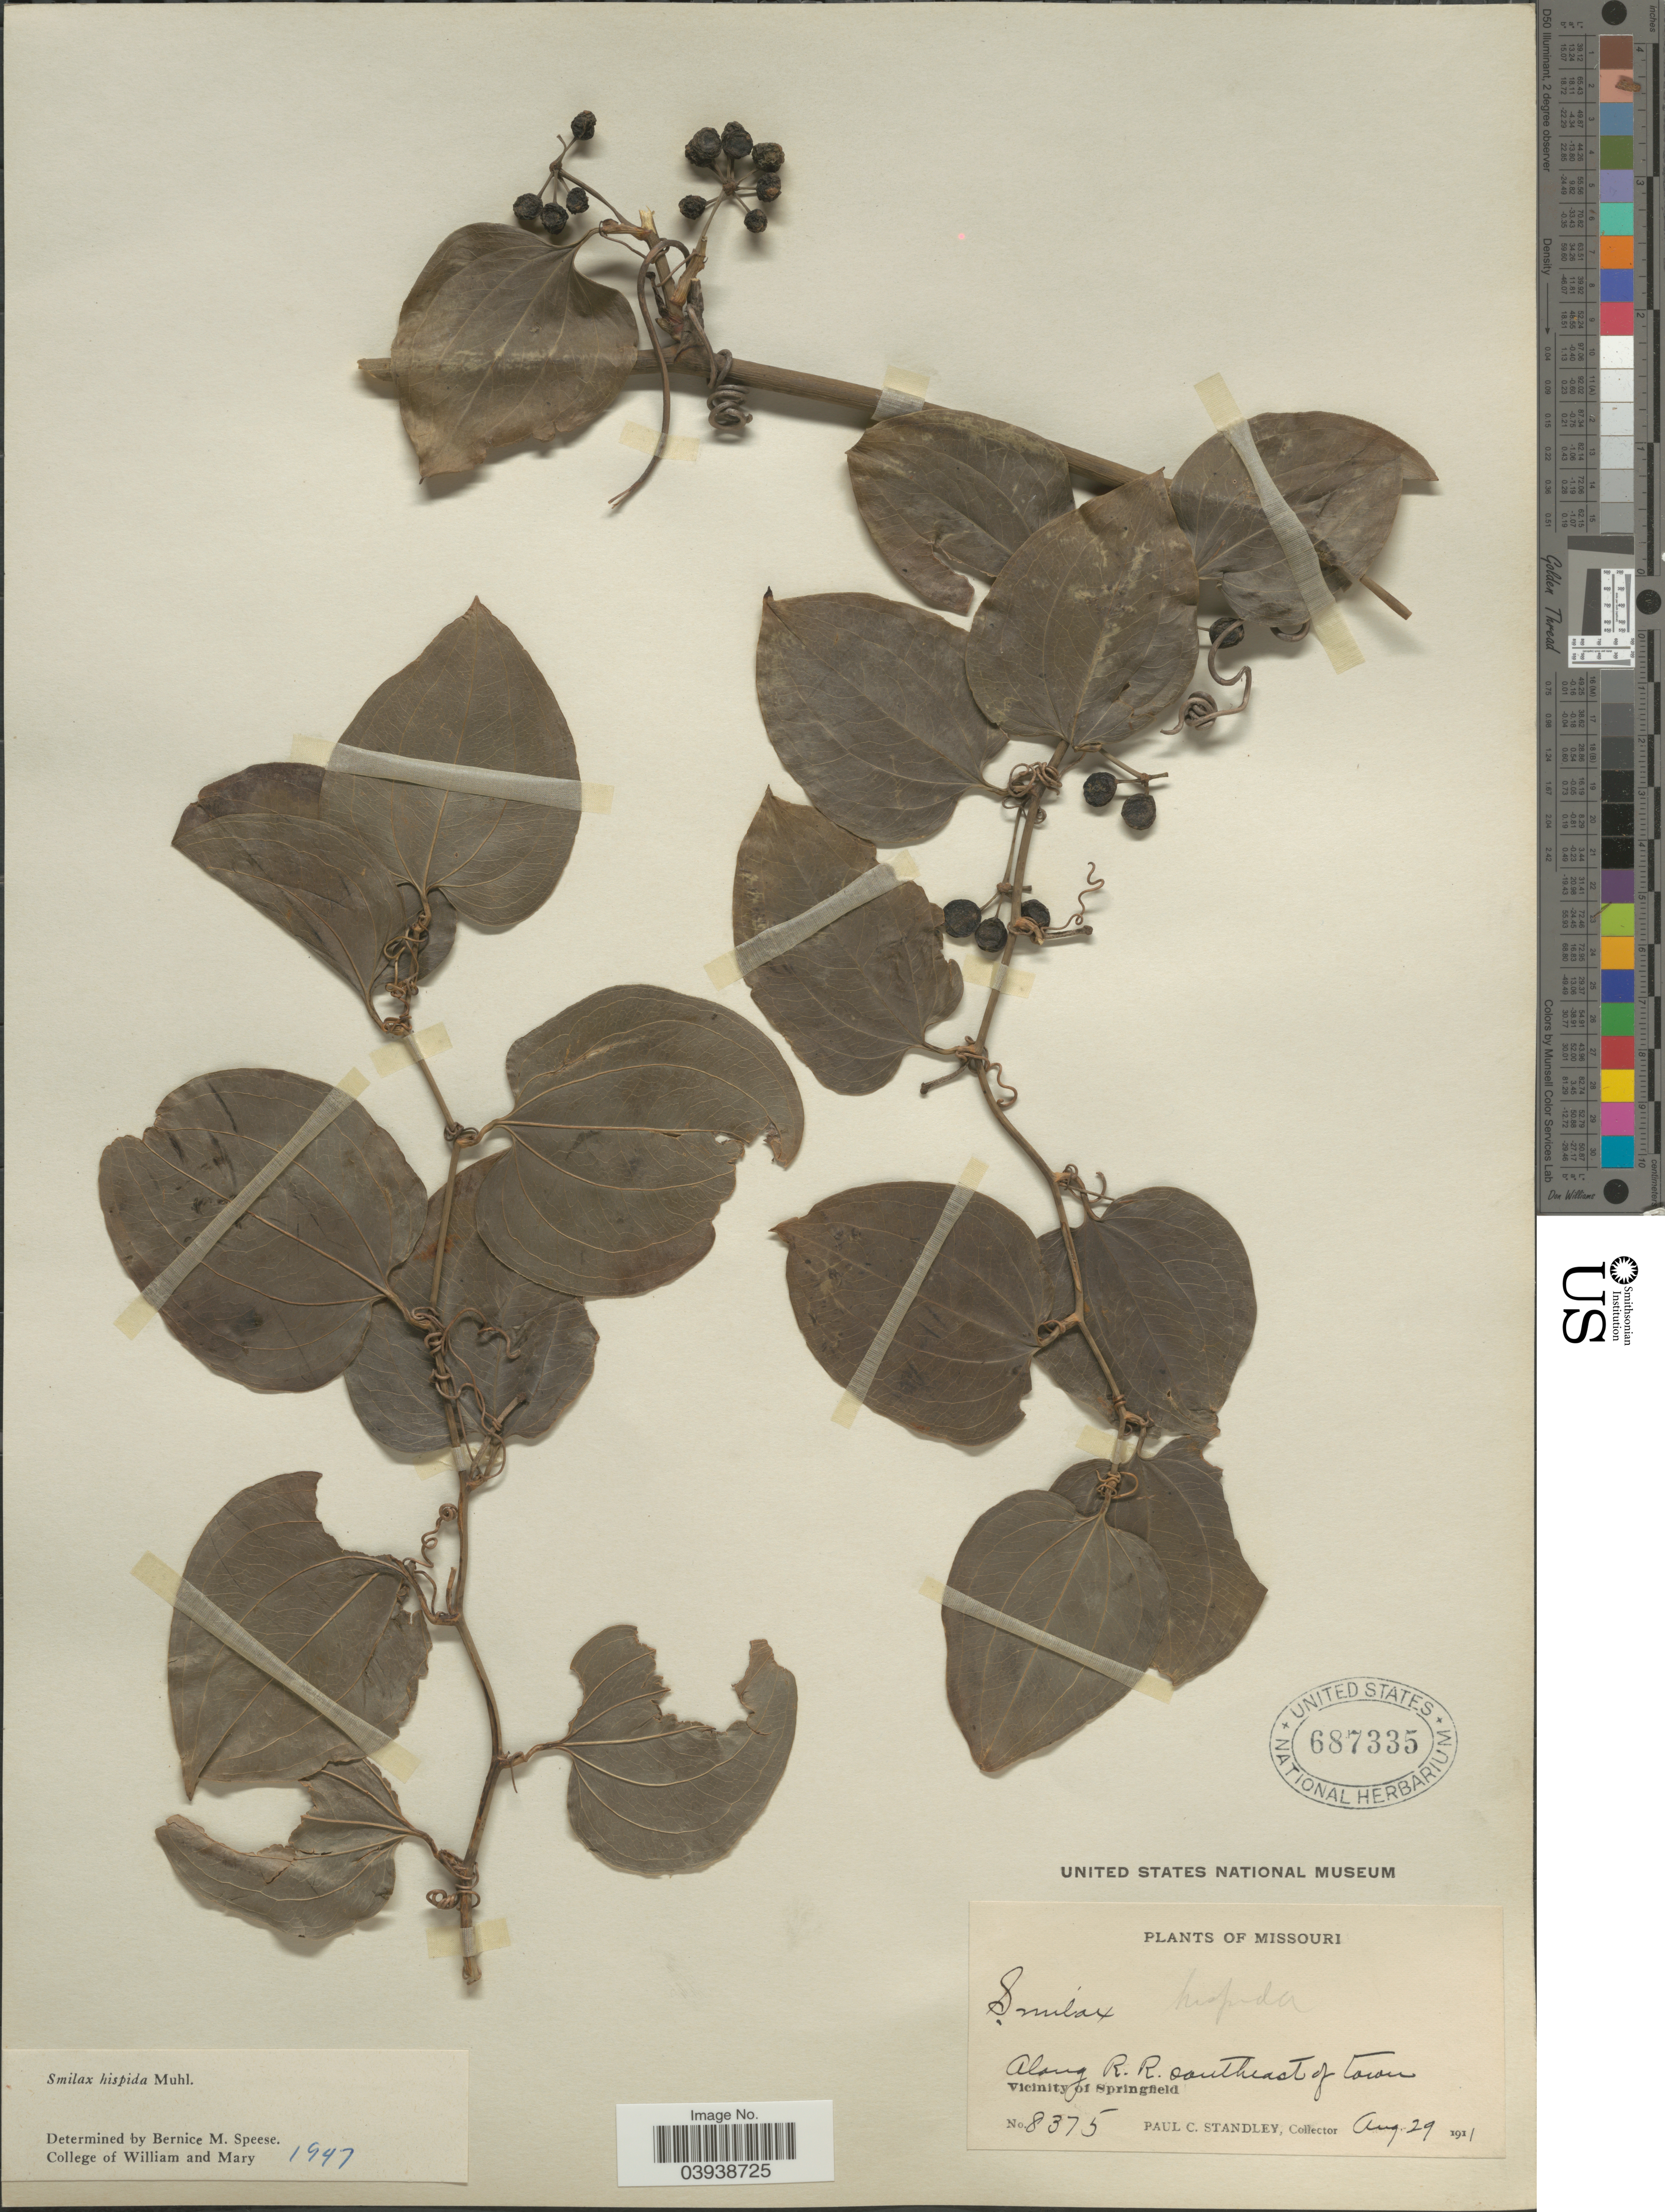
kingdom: Plantae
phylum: Tracheophyta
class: Liliopsida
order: Liliales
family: Smilacaceae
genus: Smilax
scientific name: Smilax hispida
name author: Raf.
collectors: P. C. Standley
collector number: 8375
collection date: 1911-08-29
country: United States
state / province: Missouri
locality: Along R.R. southeast of town. Vicinity of Springfield.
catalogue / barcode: US 687335